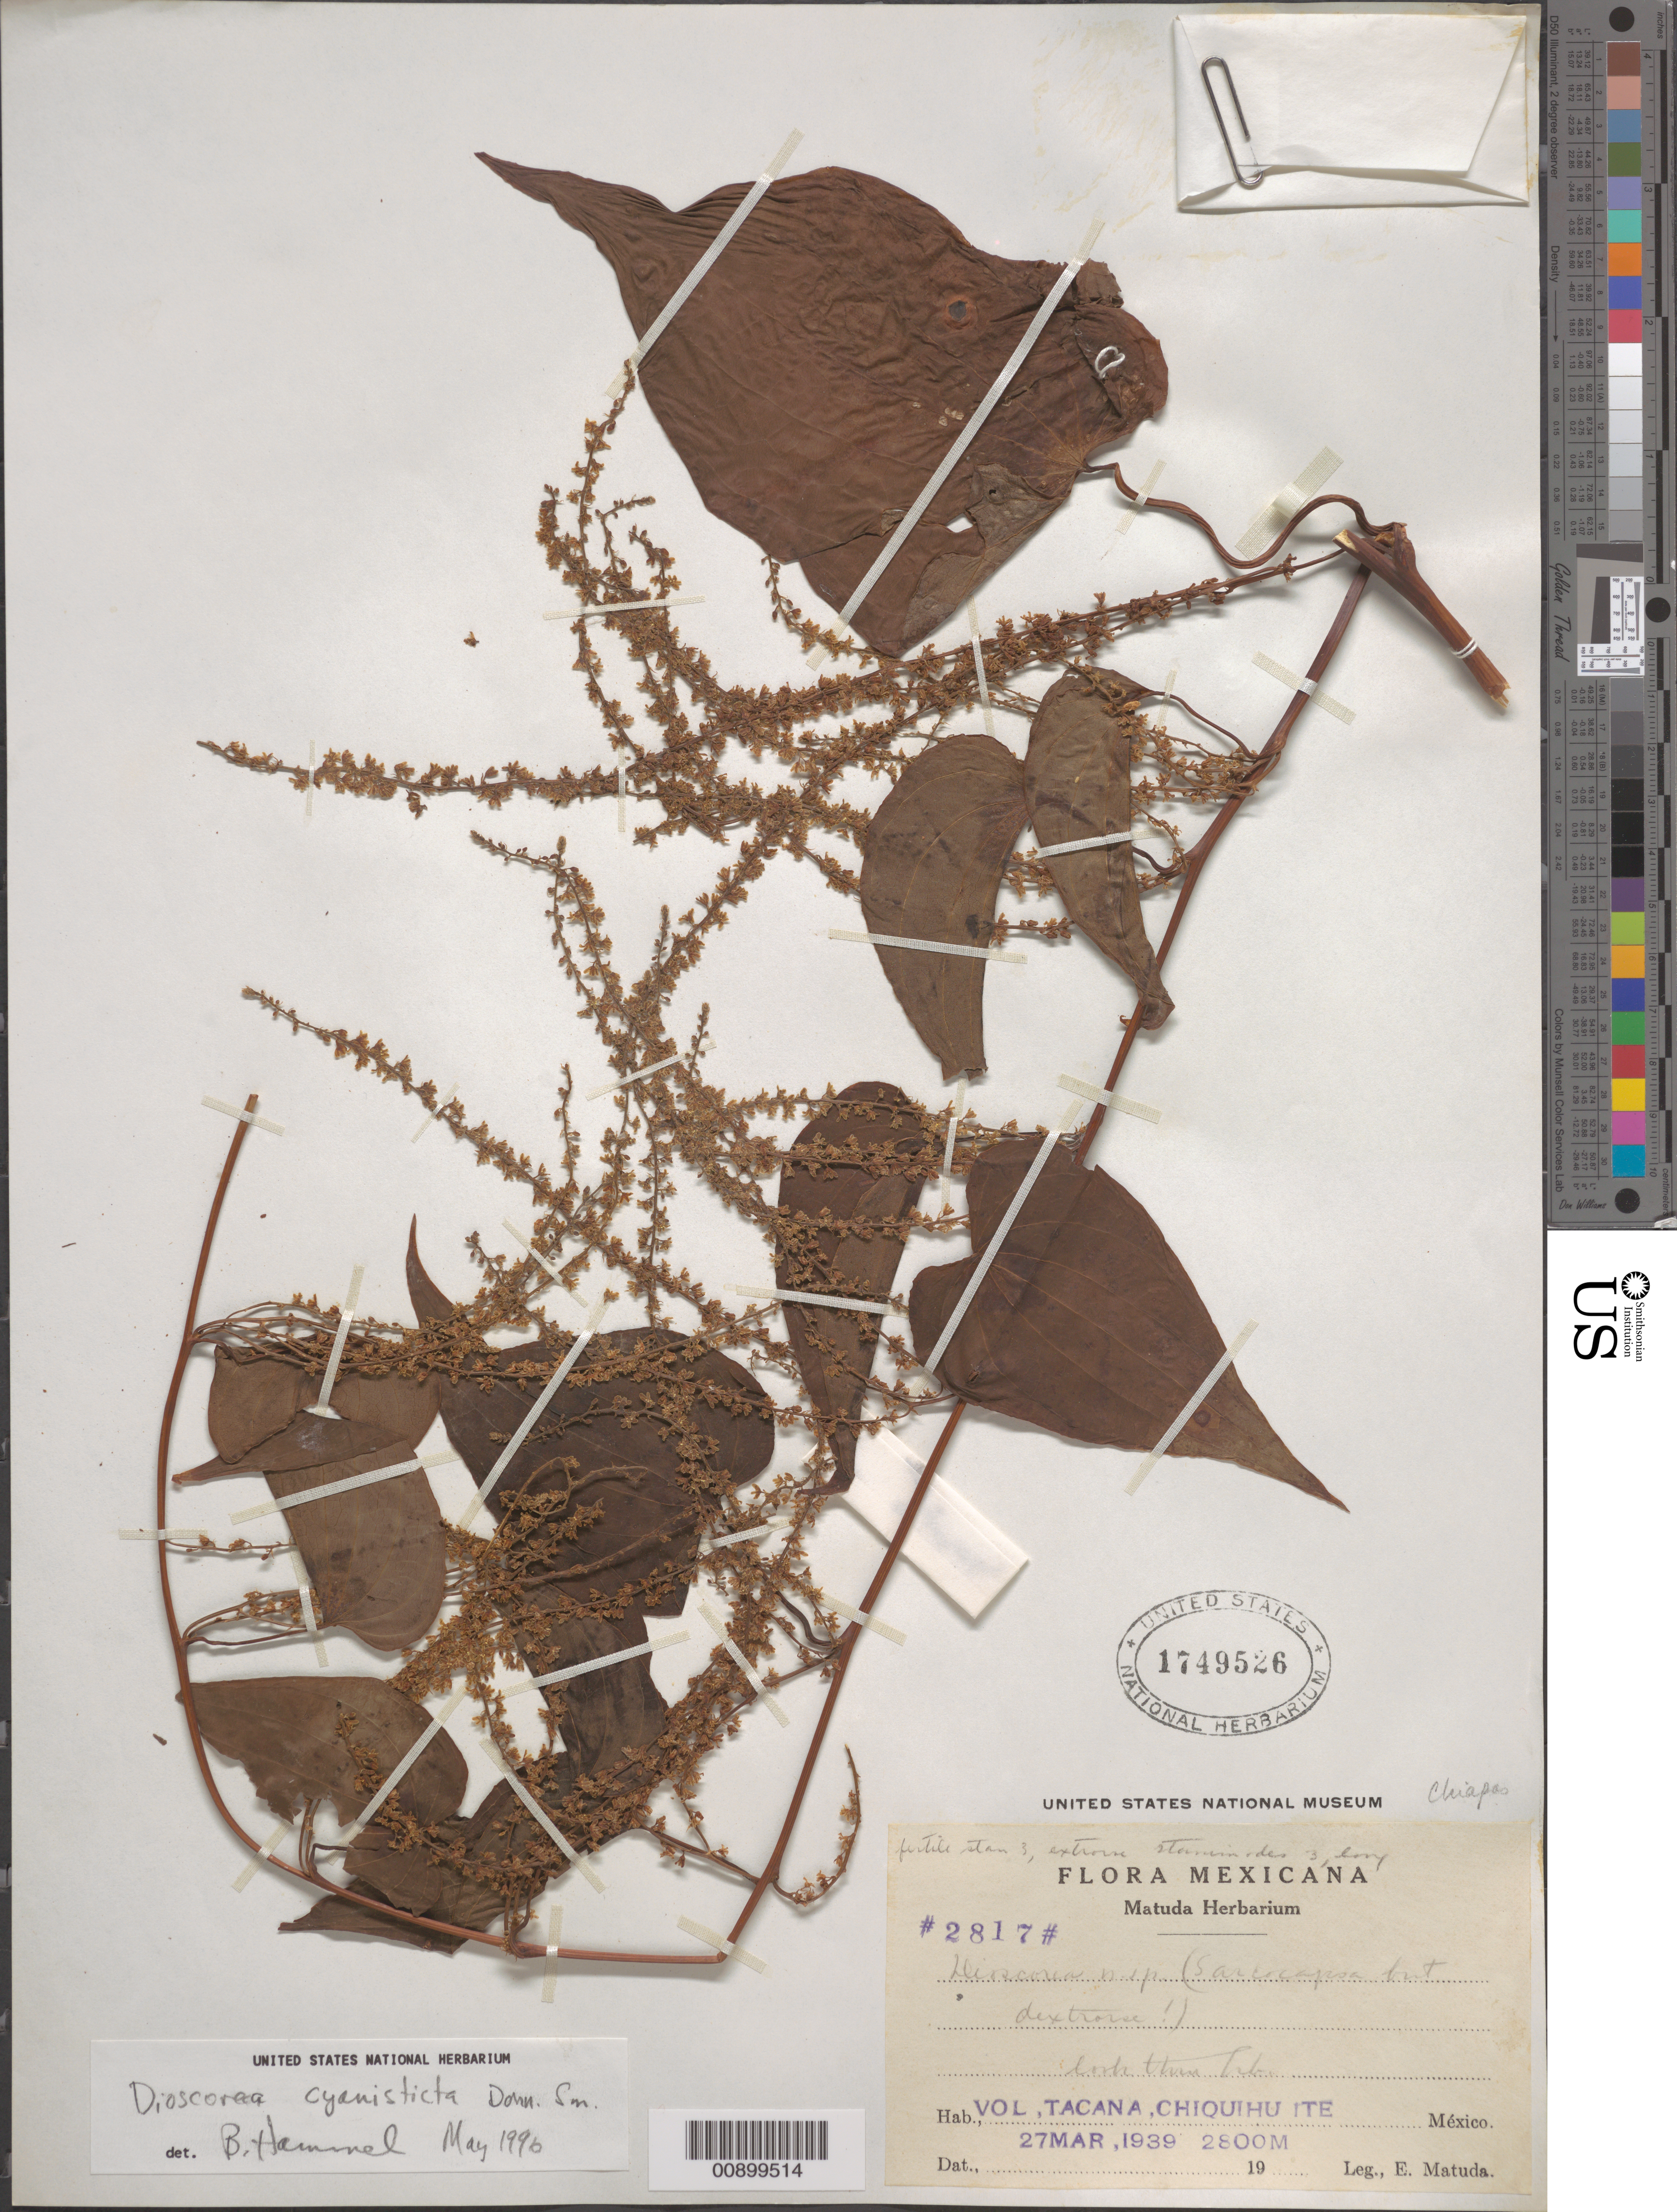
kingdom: Plantae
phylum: Tracheophyta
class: Liliopsida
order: Dioscoreales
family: Dioscoreaceae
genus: Dioscorea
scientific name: Dioscorea cyanisticta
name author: Donn. Sm.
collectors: E. Matuda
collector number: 2817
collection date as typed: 27 Mar 1939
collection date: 1939-03-27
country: Mexico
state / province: Chiapas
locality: Vol. Tacana, Chiquihuite, Chiapas.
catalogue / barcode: US 1749526